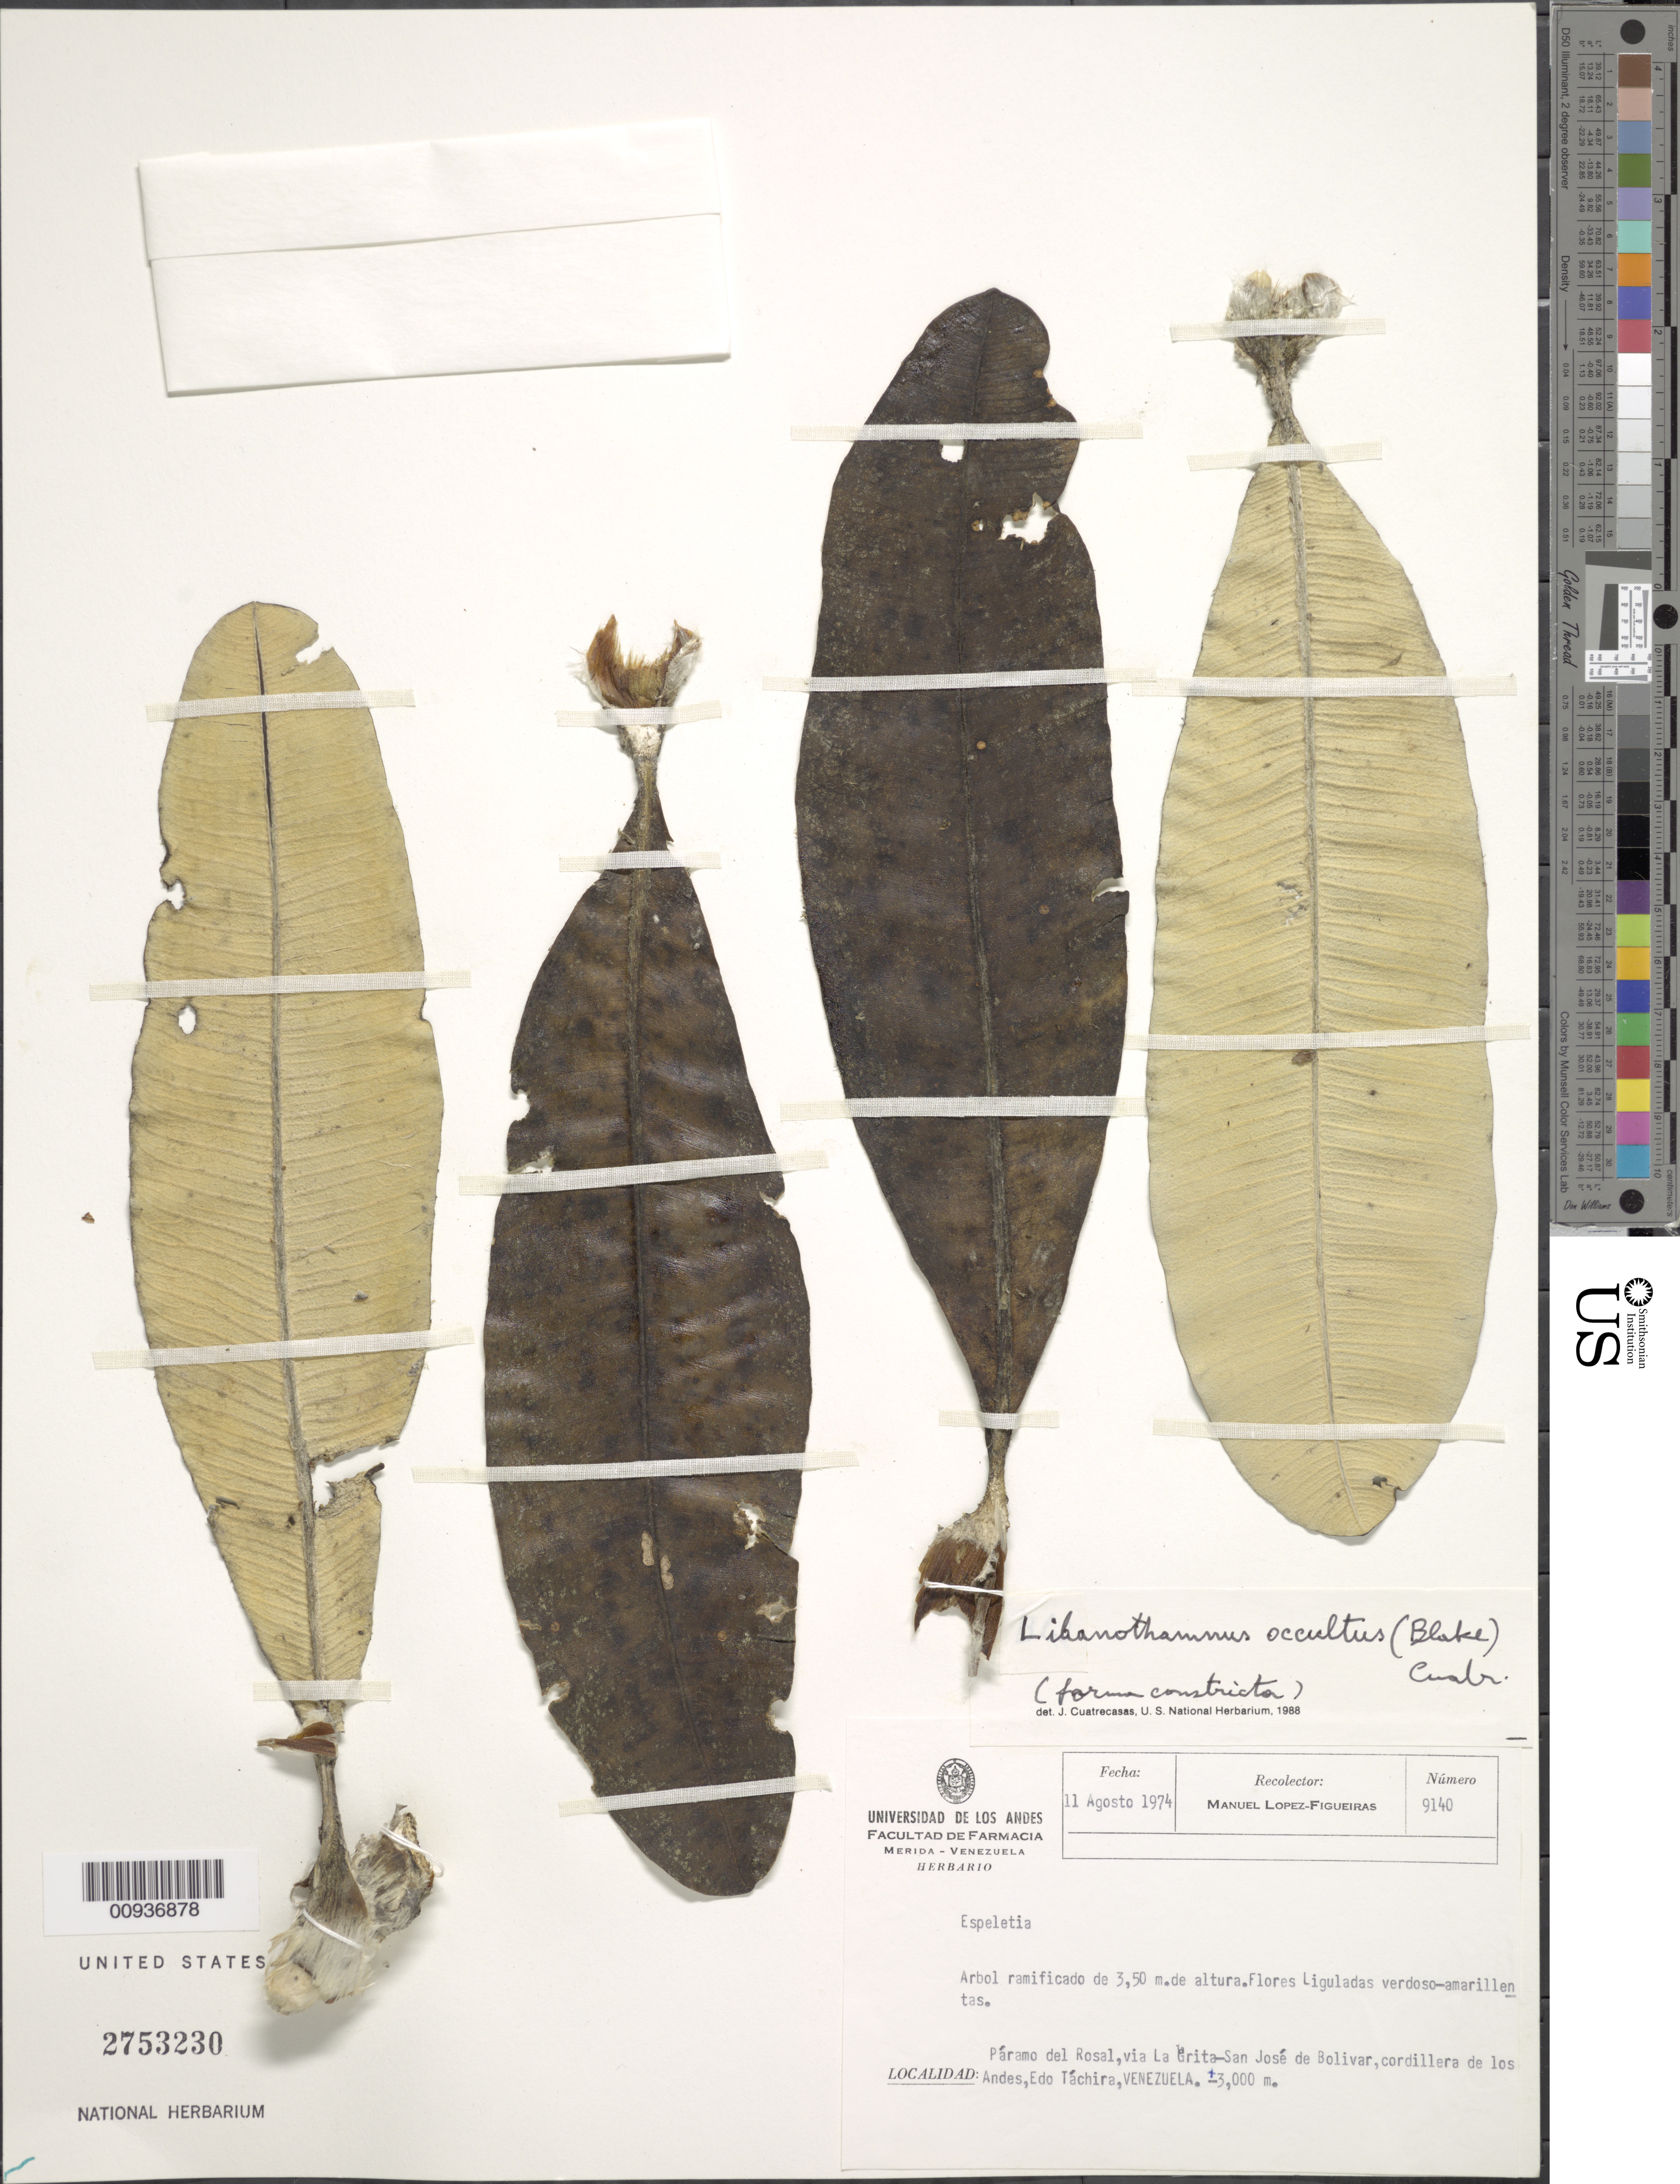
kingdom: Plantae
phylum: Tracheophyta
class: Magnoliopsida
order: Asterales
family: Asteraceae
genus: Libanothamnus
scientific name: Libanothamnus occultus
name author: (S.F. Blake) Cuatrec.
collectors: M. López Figueiras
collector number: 9140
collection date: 1974-08-11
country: Venezuela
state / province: Táchira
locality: Páramo de El Rosal. Via La grita-San José de Bolivar, Cordillera de los Andes.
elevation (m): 3000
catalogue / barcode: US 2753230